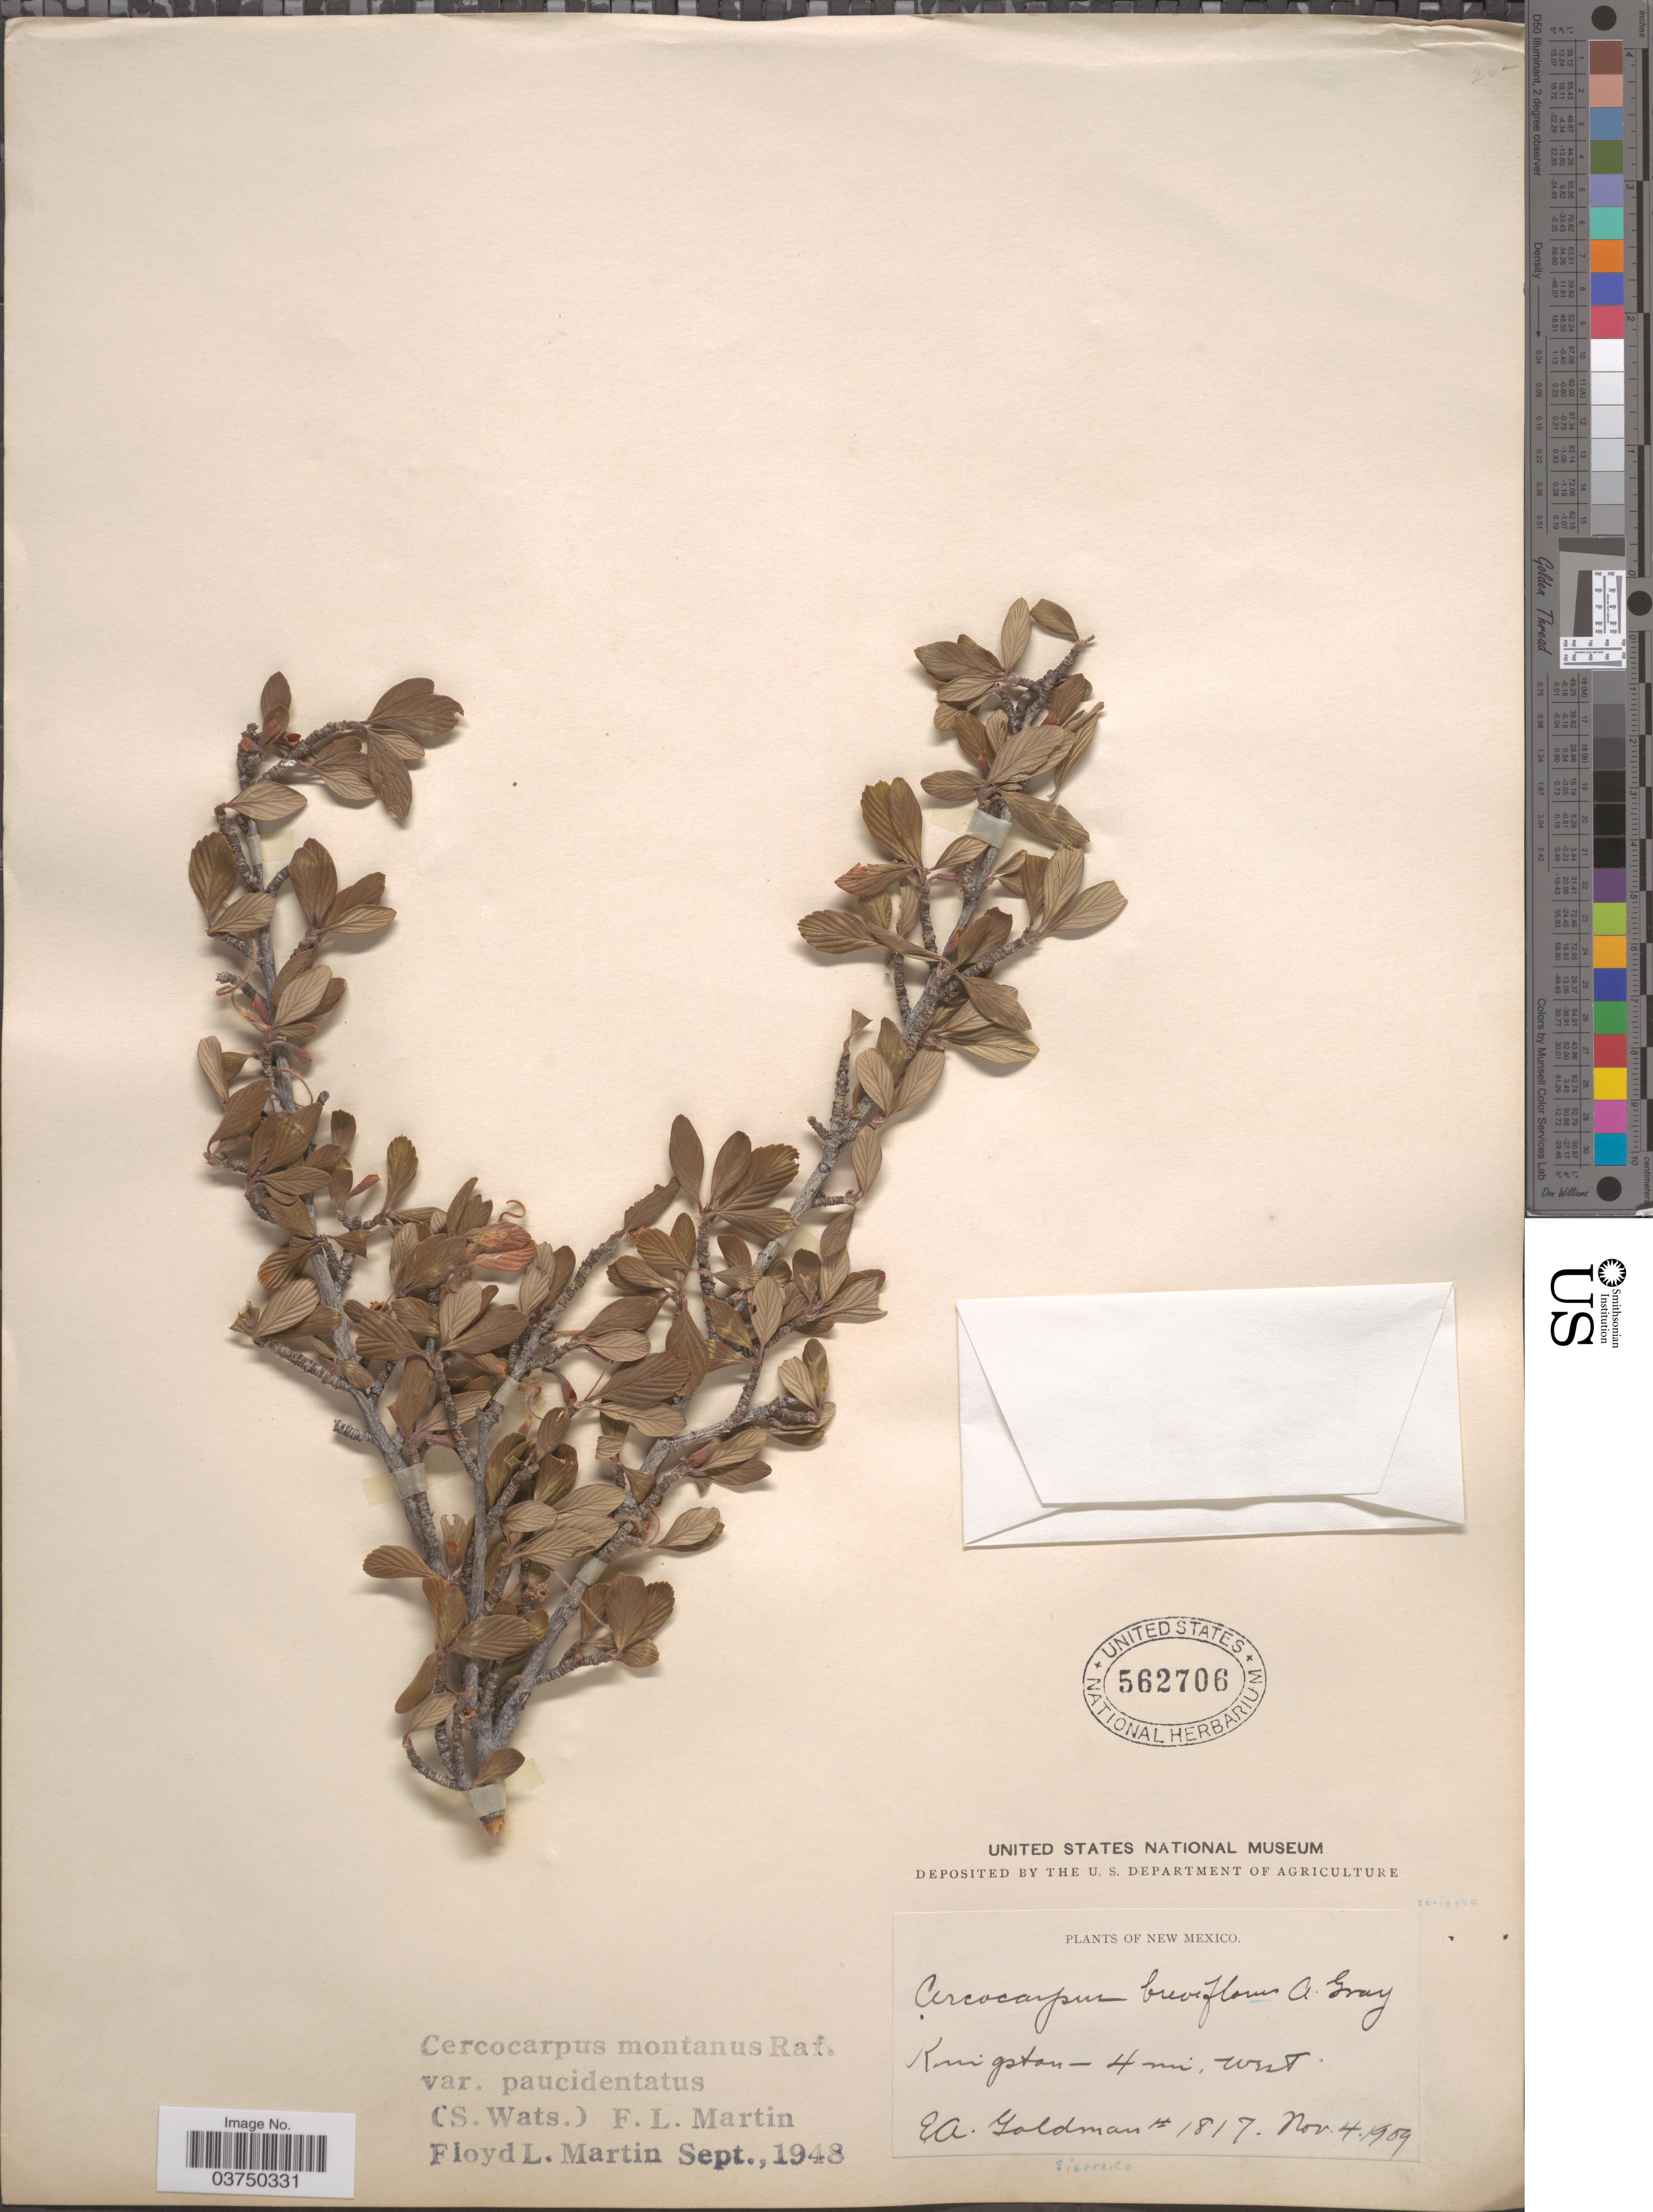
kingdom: Plantae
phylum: Tracheophyta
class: Magnoliopsida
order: Rosales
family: Rosaceae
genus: Cercocarpus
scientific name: Cercocarpus montanus var. paucidentatus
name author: (S. Watson) F.L. Martin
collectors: E. A. Goldman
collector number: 1817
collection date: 1909-11-04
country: United States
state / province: New Mexico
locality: Kingston - 4 mi. West. Sierra Co.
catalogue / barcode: US 562706